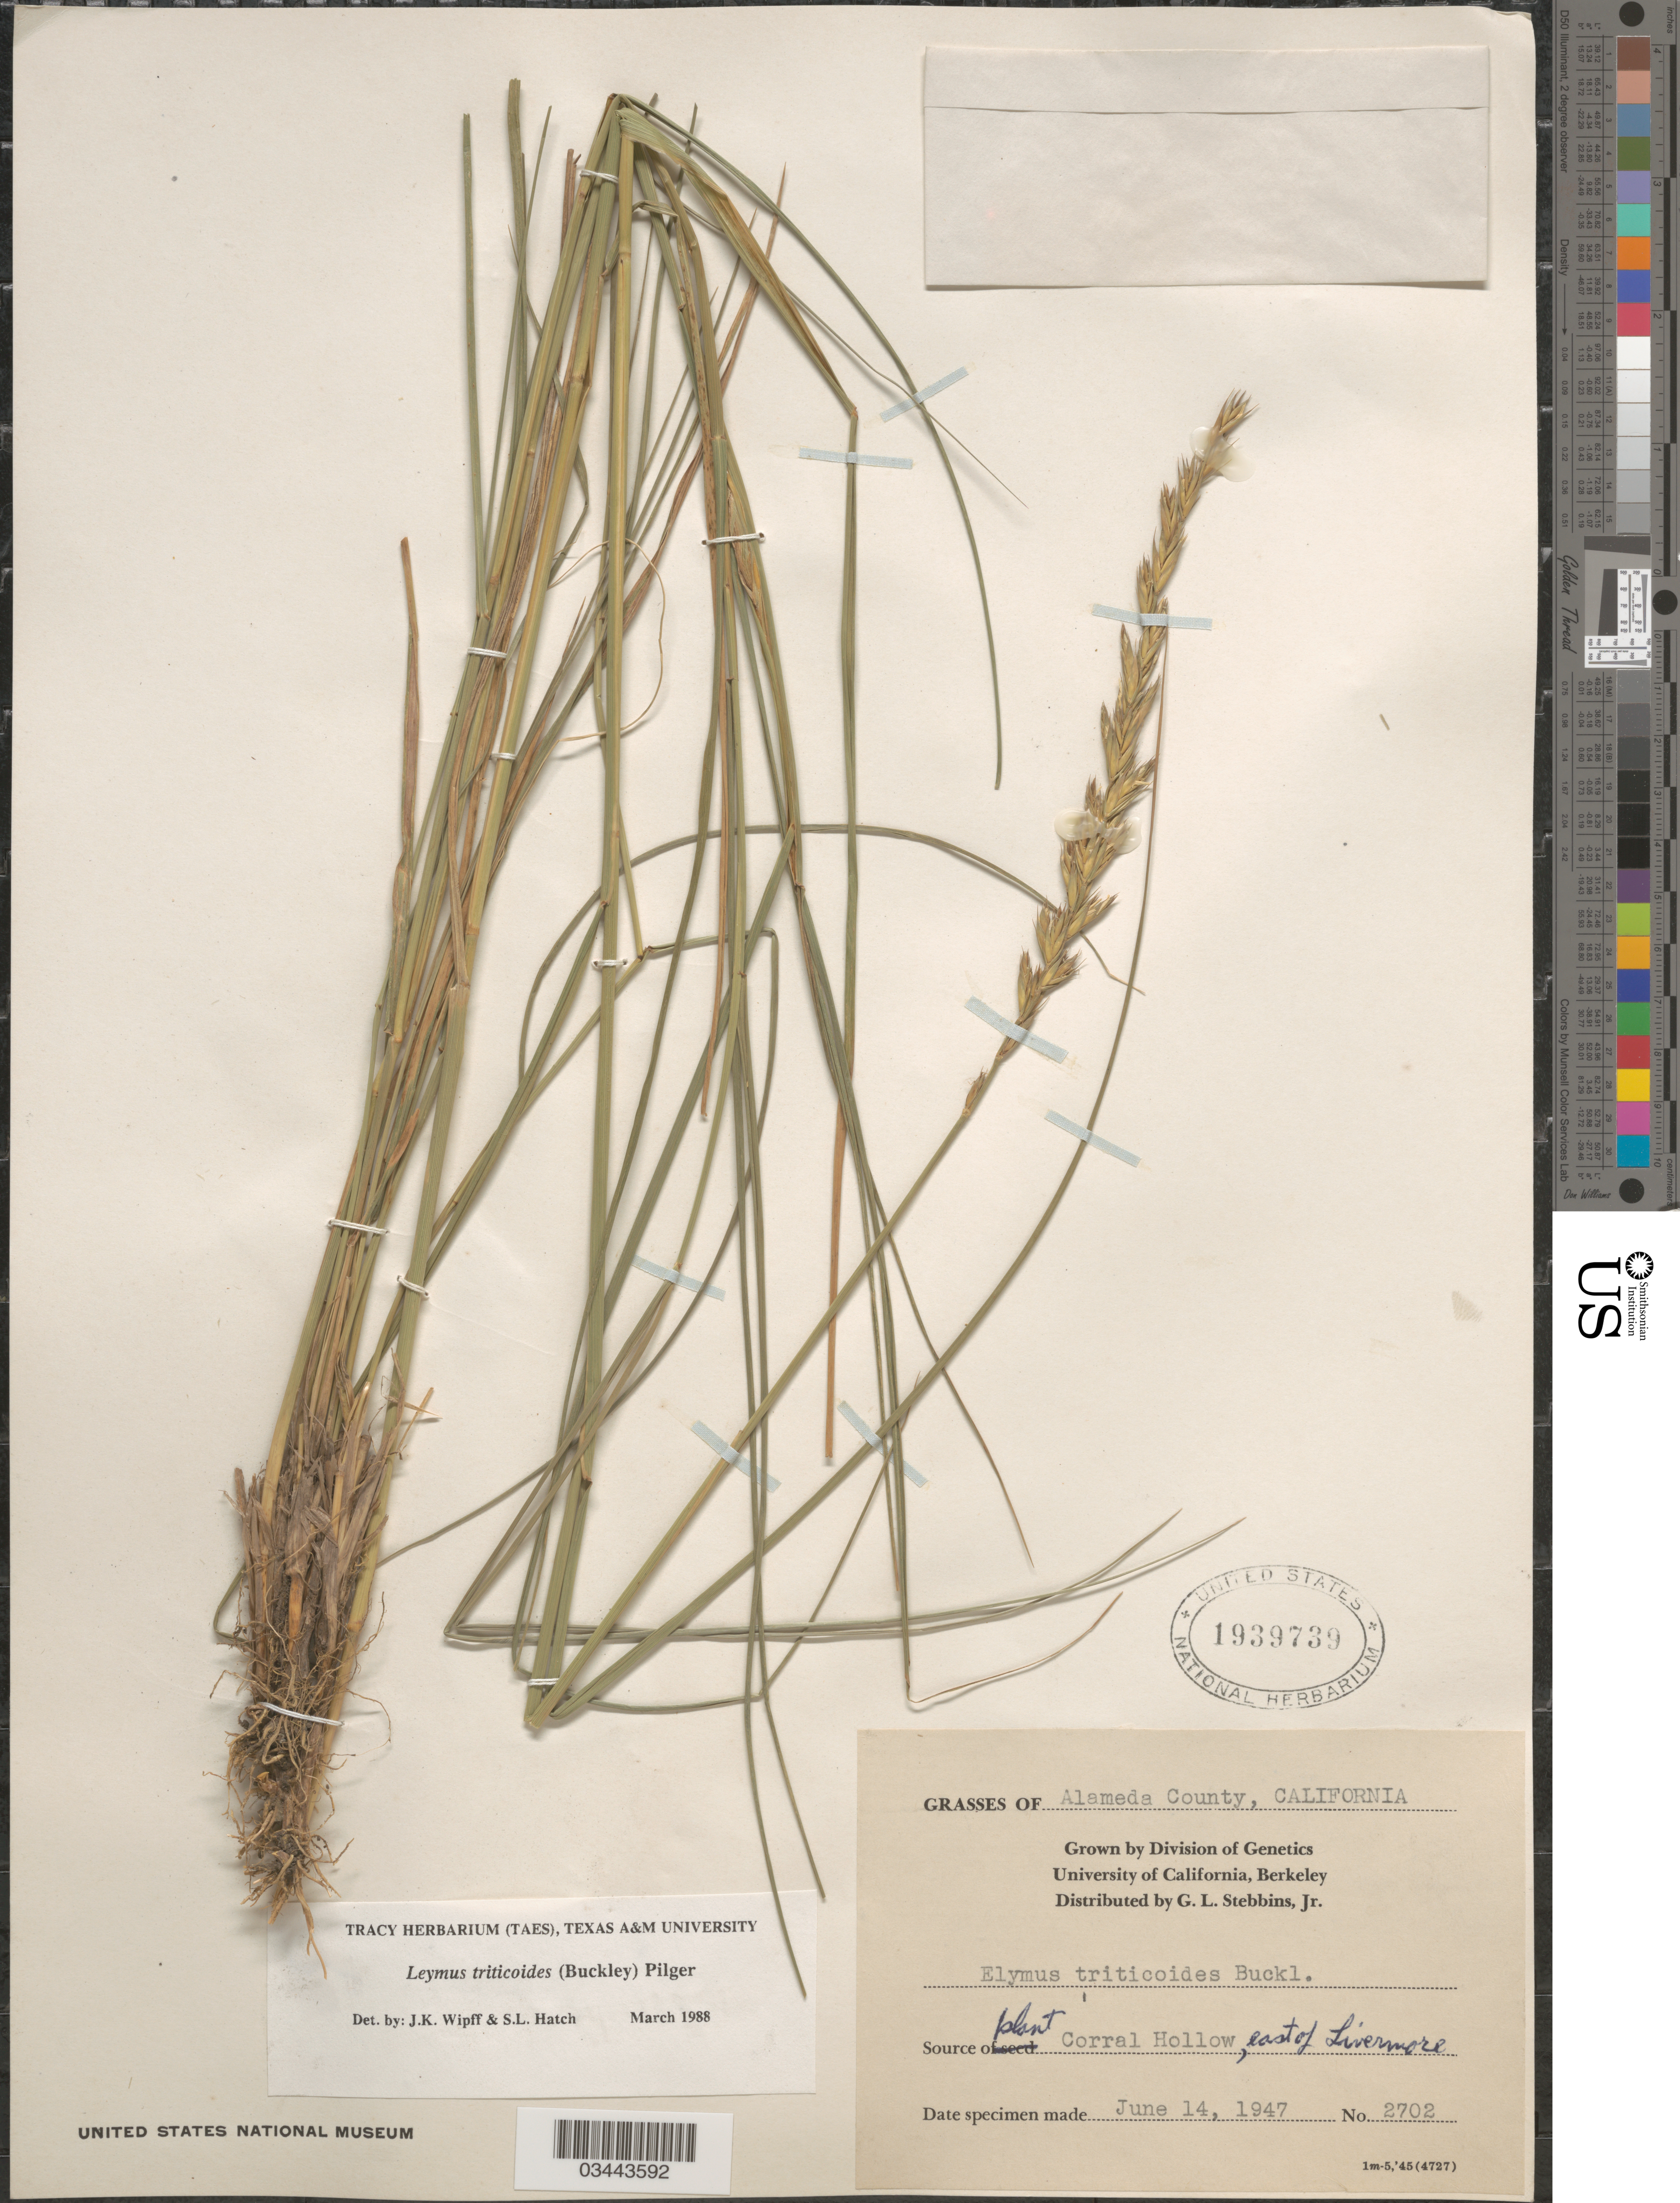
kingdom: Plantae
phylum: Tracheophyta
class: Liliopsida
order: Poales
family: Poaceae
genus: Leymus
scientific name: Leymus triticoides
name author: (Buckley) Pilg.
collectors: G. L. Stebbins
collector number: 2702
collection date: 1947-06-14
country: United States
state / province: California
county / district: Alameda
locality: Grown by Division of Genetics. University of California, Berkeley.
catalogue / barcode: US 1939739